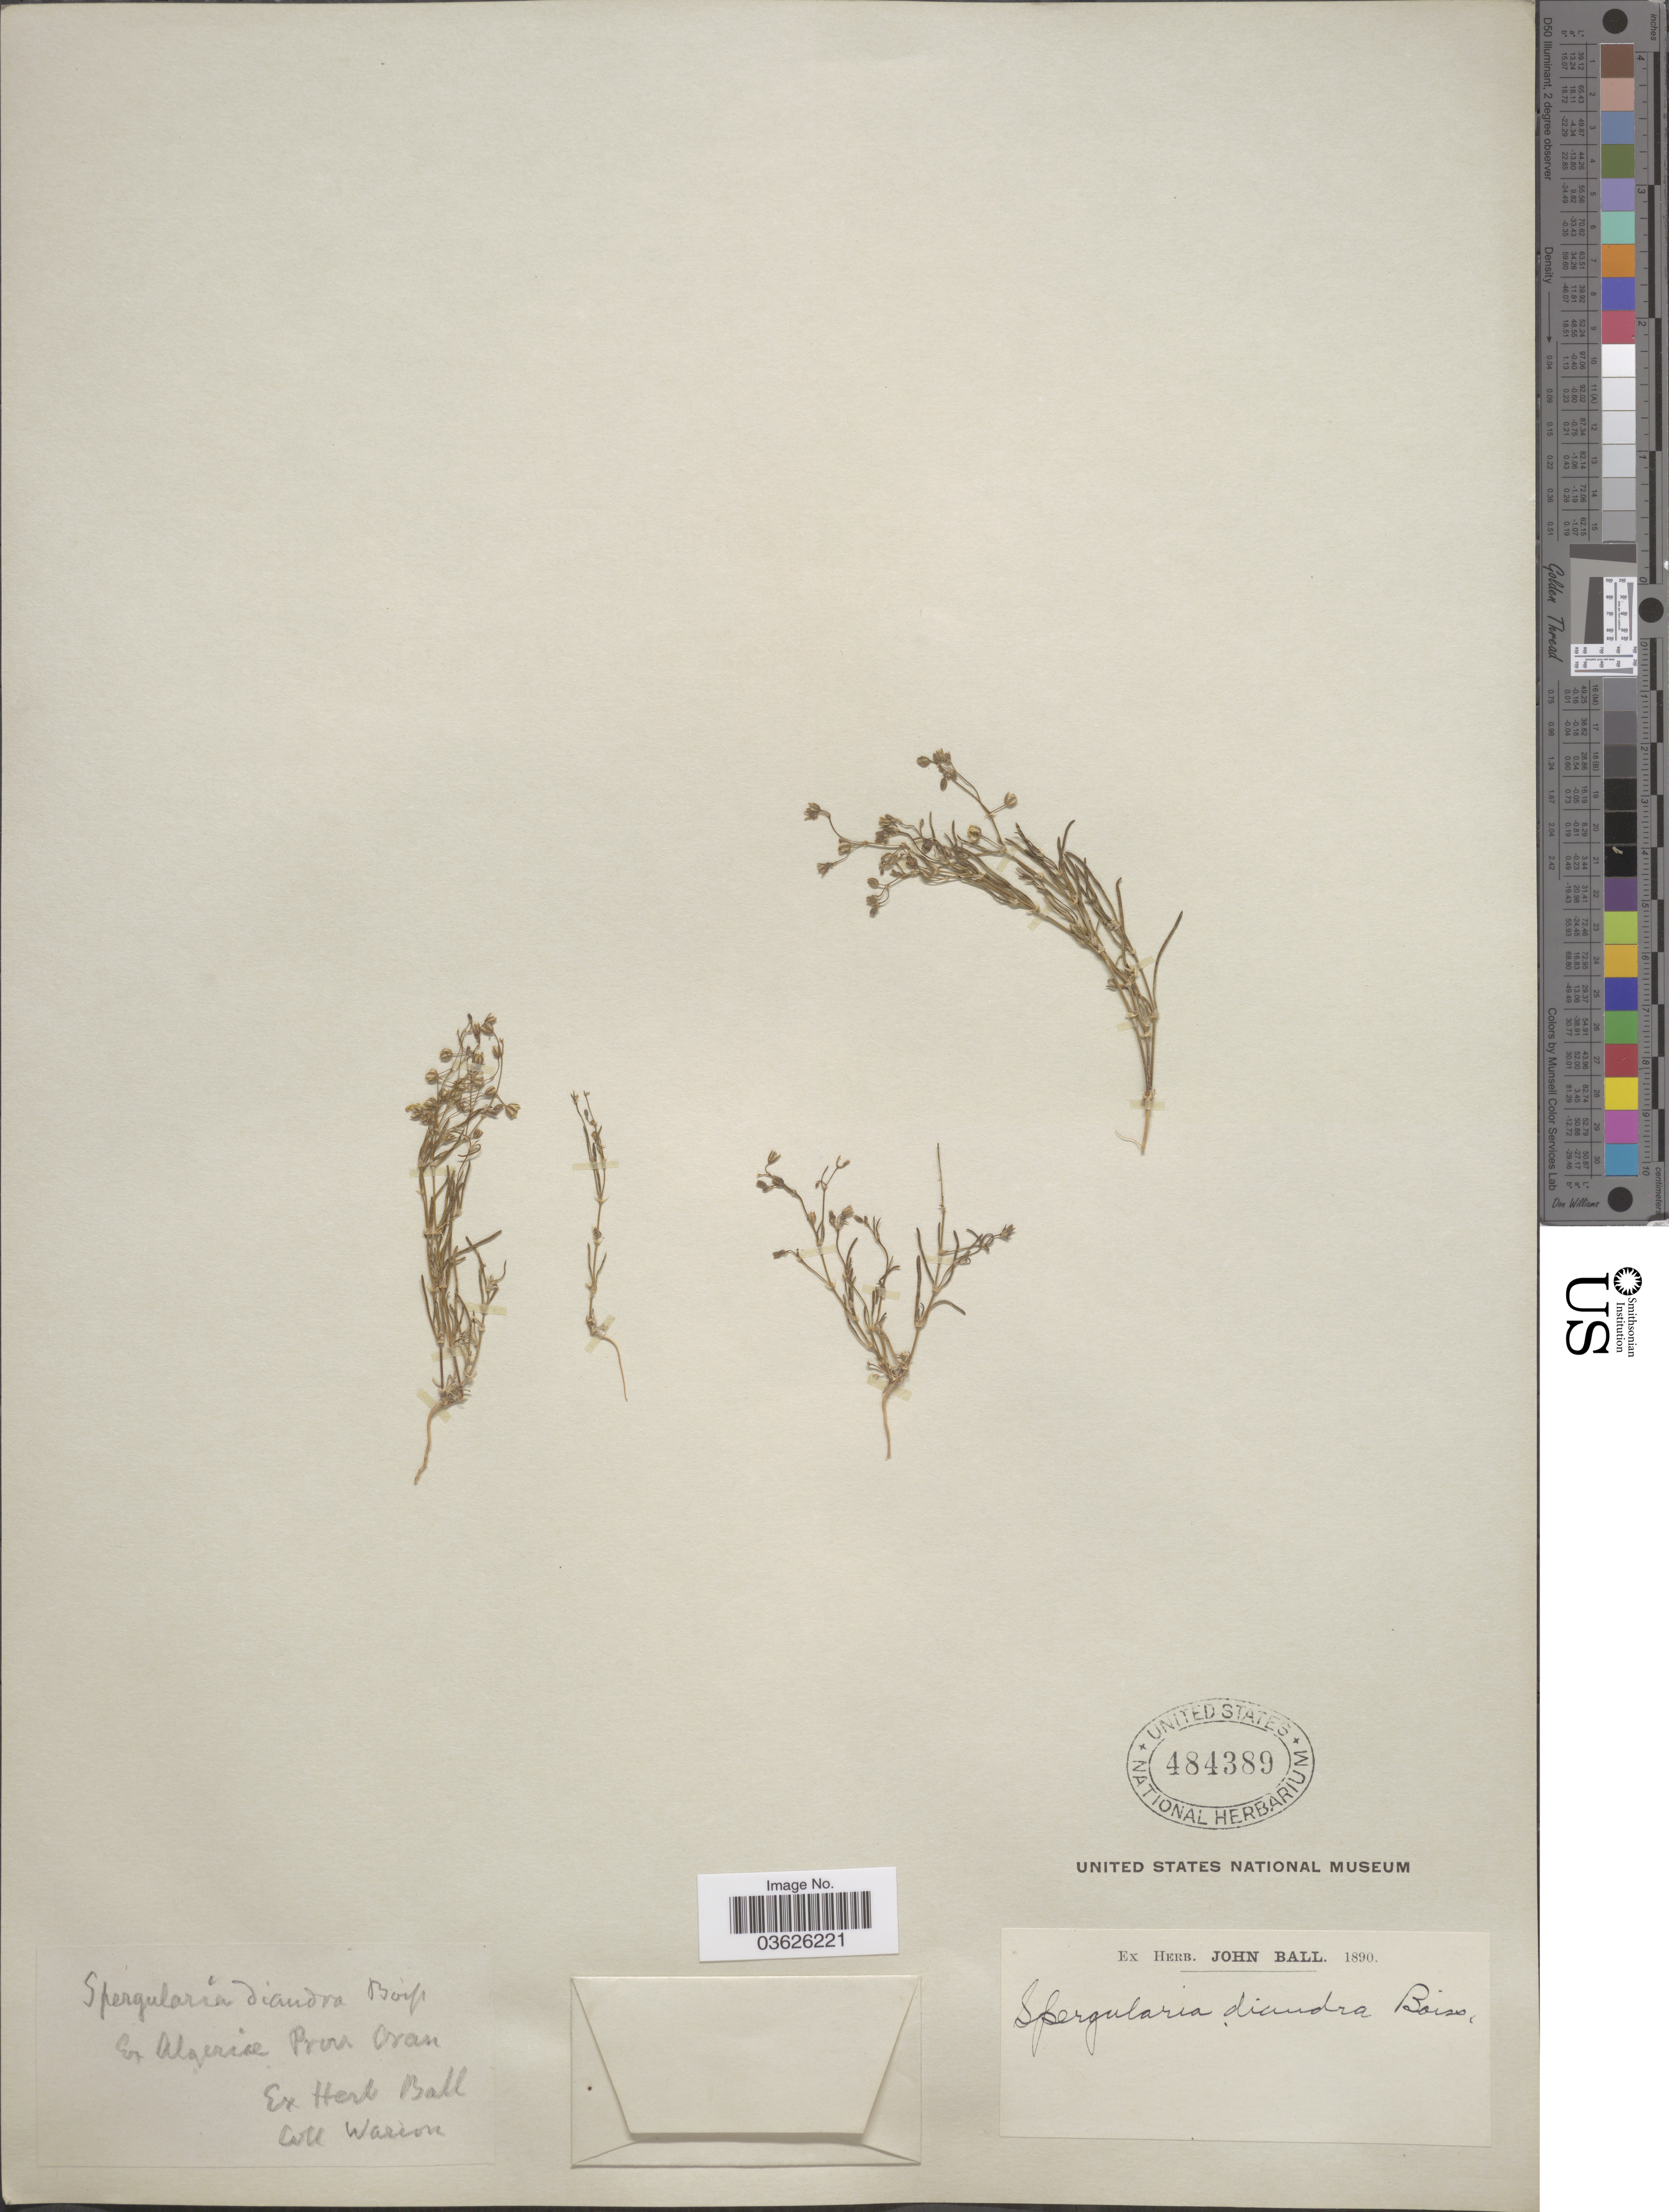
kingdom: Plantae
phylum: Tracheophyta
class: Magnoliopsida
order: Caryophyllales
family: Caryophyllaceae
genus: Spergularia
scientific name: Spergularia diandra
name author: (Gussone) Heldr.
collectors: Warion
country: Algeria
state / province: Oran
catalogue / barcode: US 484389